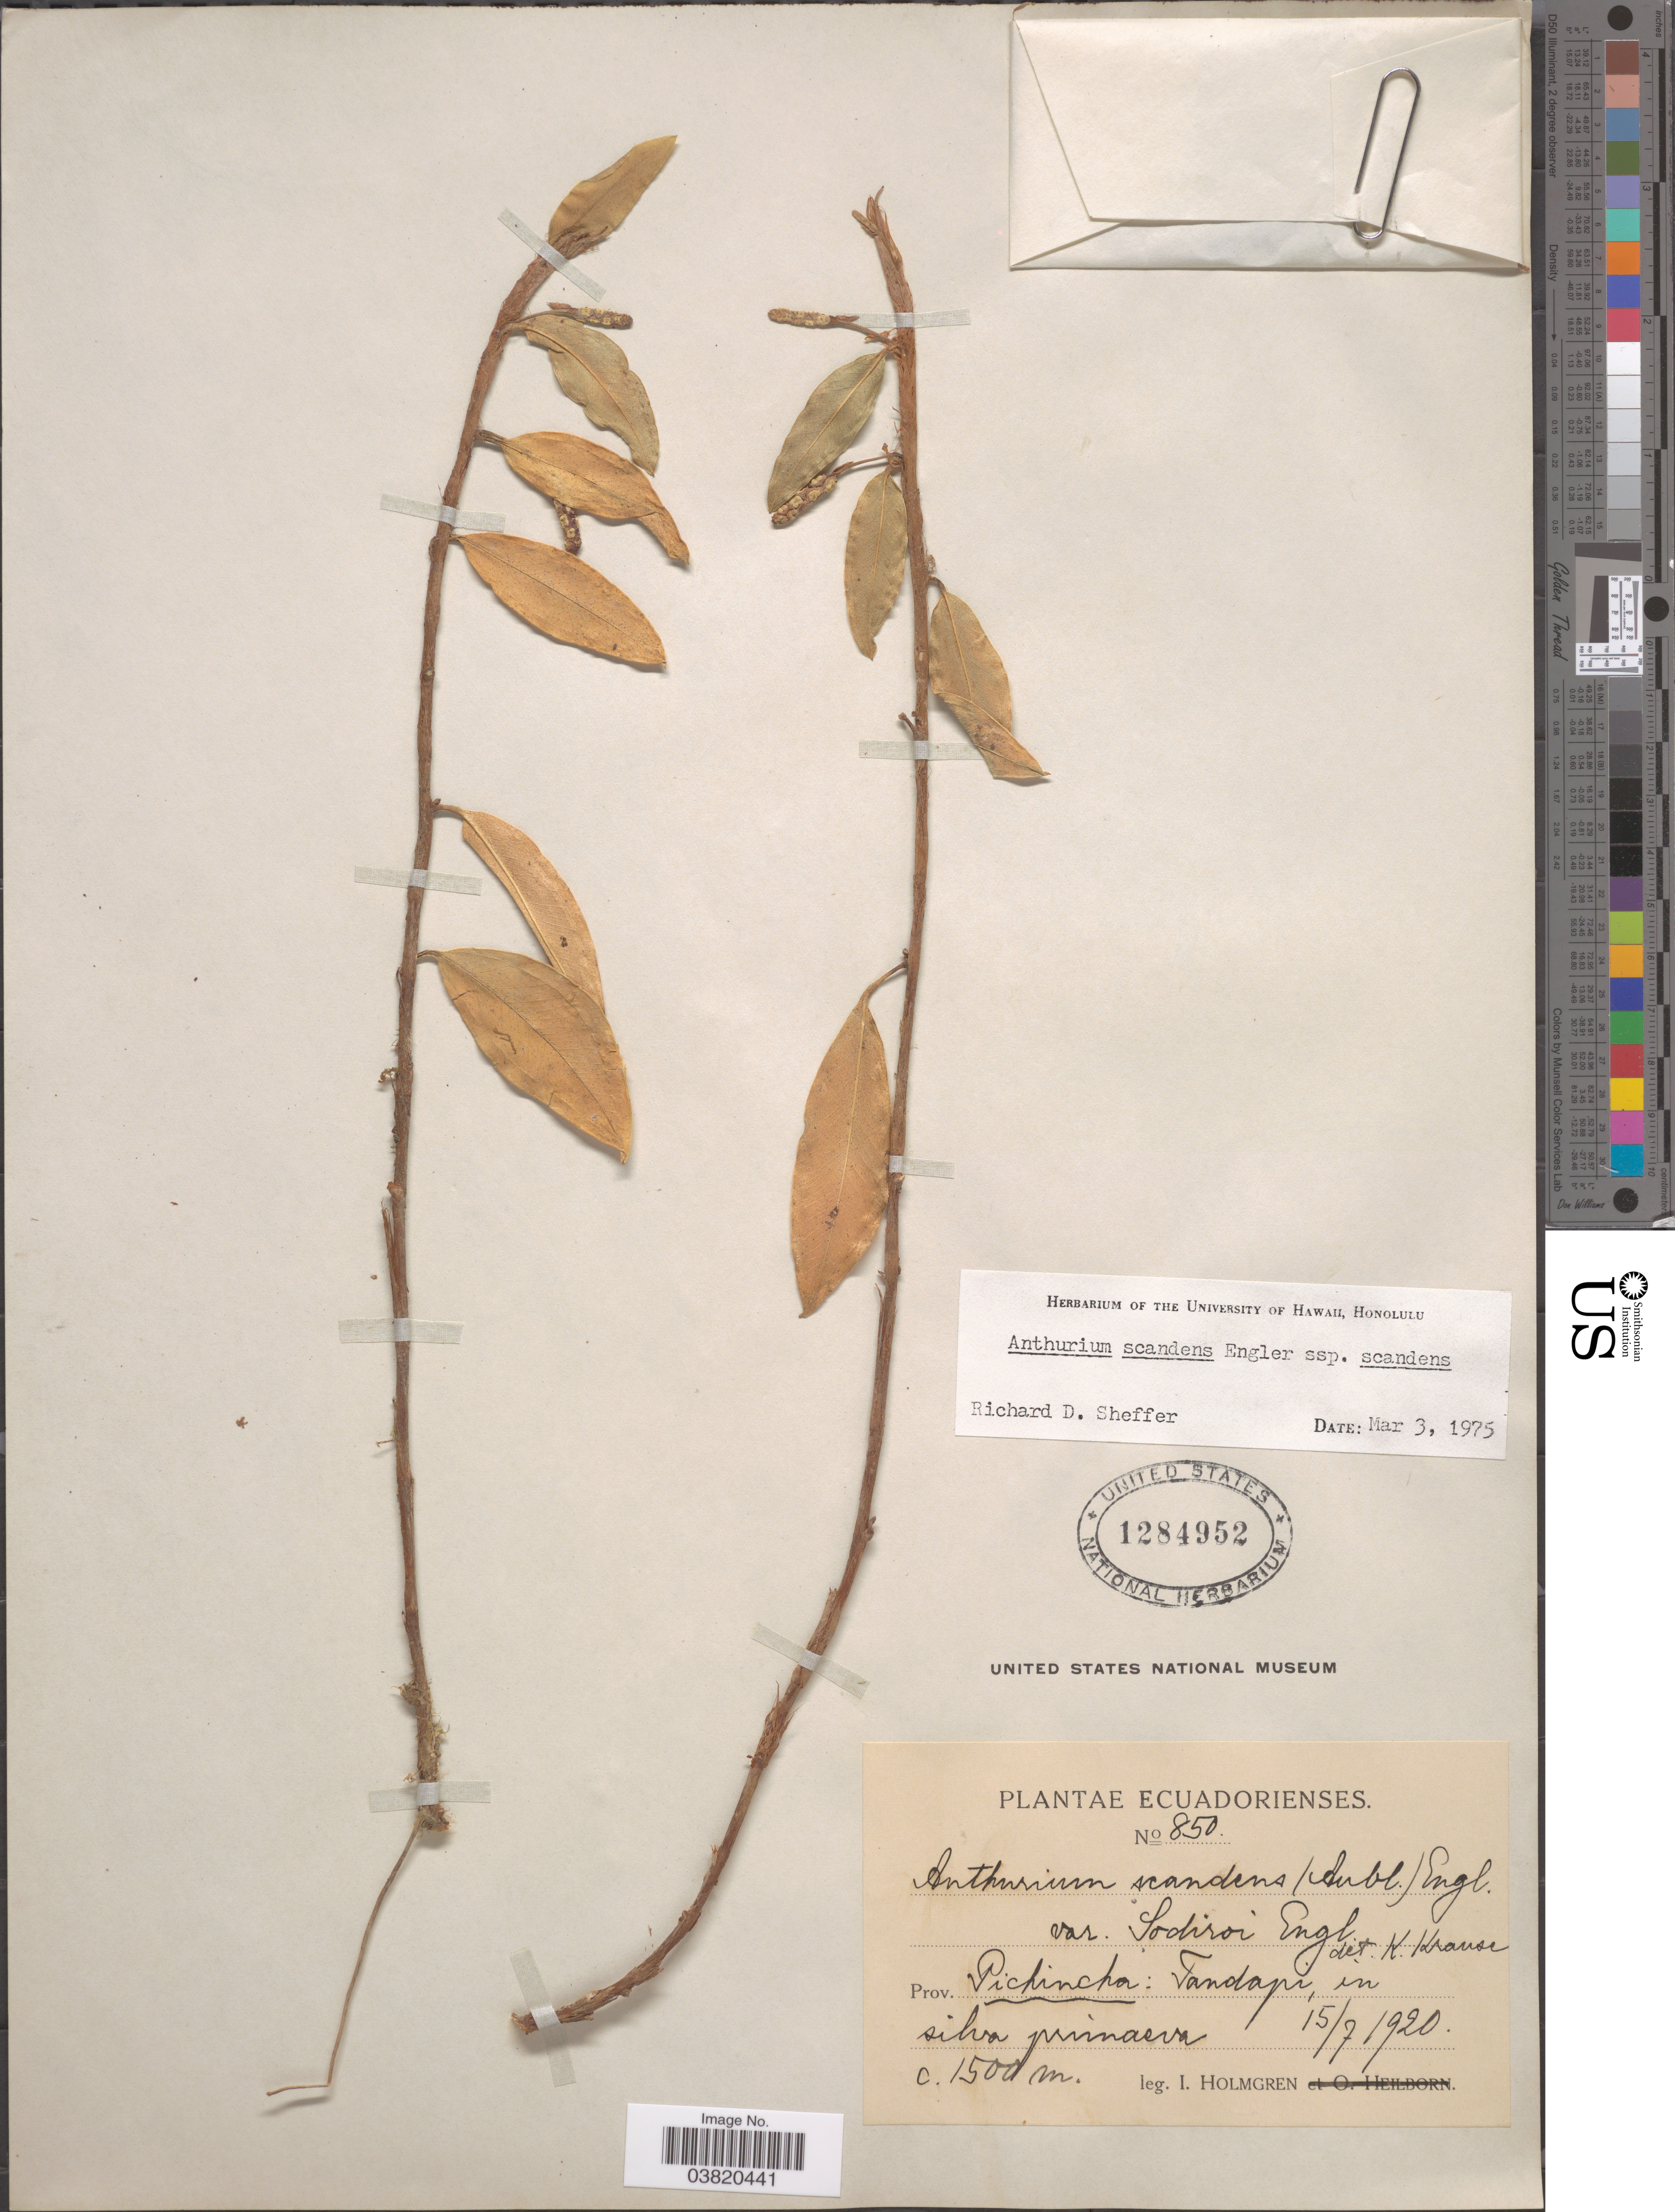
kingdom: Plantae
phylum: Tracheophyta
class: Liliopsida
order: Alismatales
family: Araceae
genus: Anthurium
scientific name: Anthurium scandens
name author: (Aubl.) Engl.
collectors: I. Holmgren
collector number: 850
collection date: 1920-07-15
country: Ecuador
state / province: Pichincha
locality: Tandapi.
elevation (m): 1500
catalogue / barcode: US 1284952